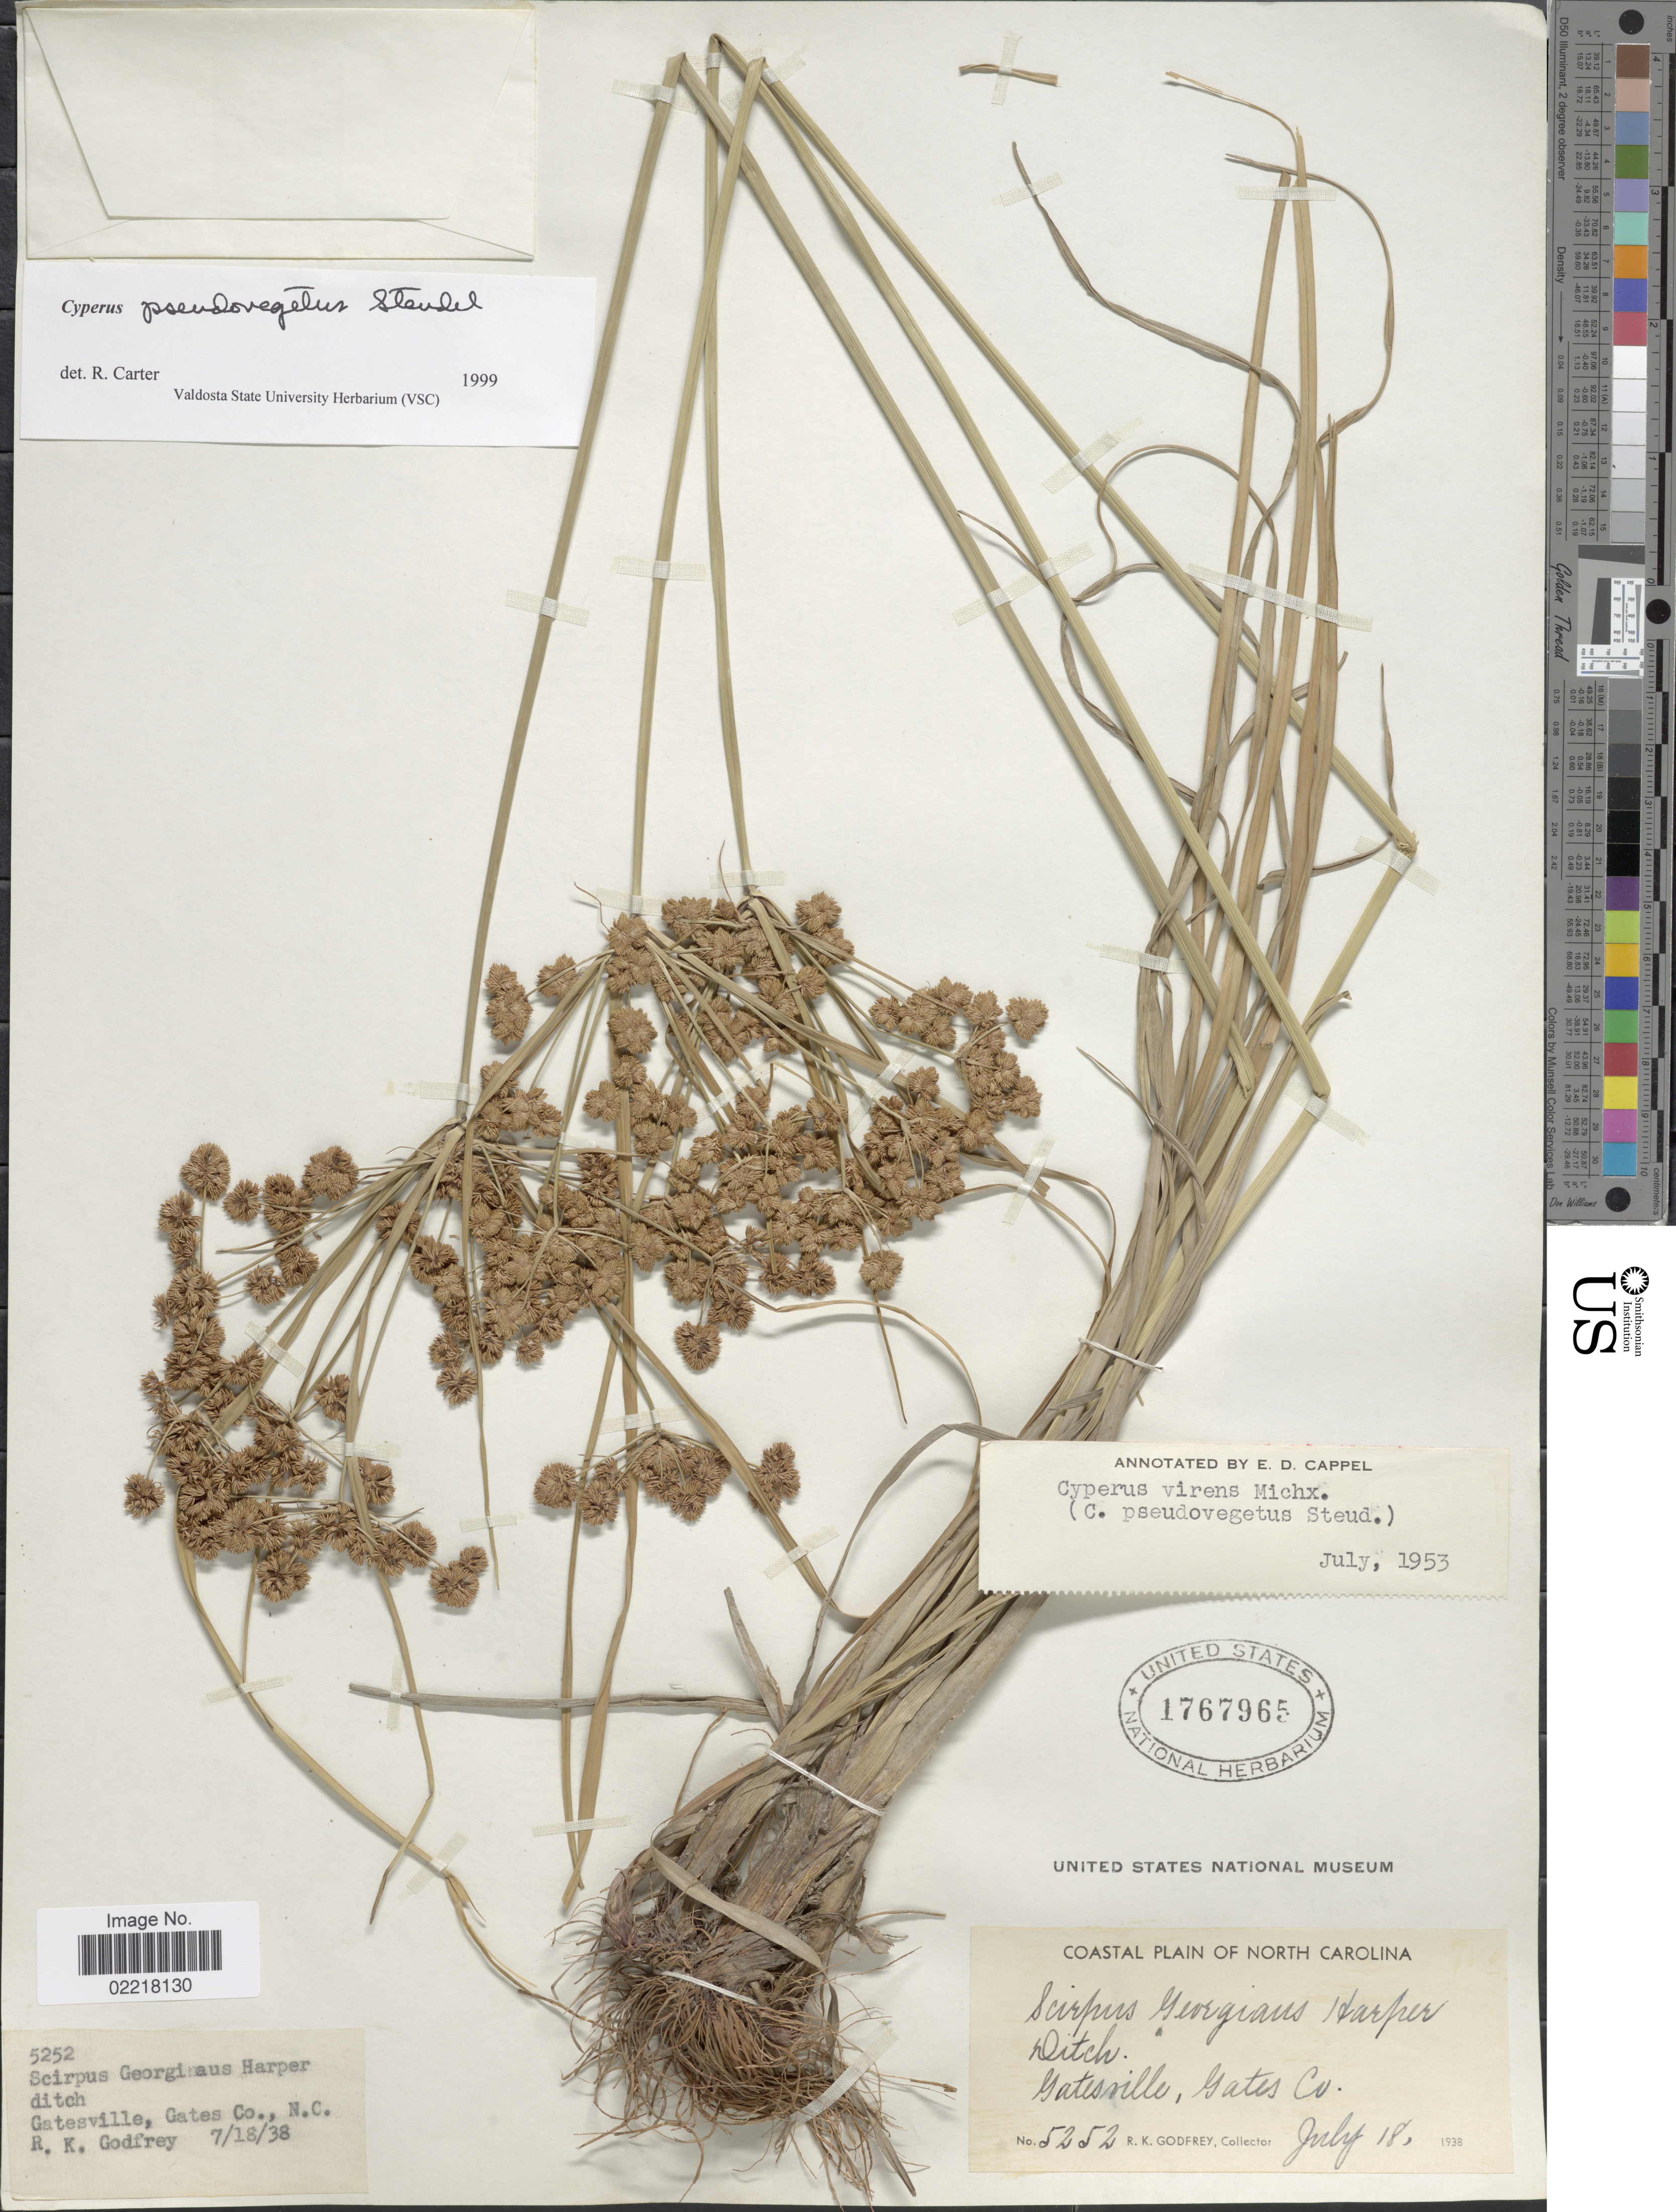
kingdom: Plantae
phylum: Tracheophyta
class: Liliopsida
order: Poales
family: Cyperaceae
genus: Cyperus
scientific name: Cyperus pseudovegetus Steud.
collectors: R. K. Godfrey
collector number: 5252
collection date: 1938-07-18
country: United States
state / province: North Carolina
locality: Gatesville, Gates Co.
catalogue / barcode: US 1767965